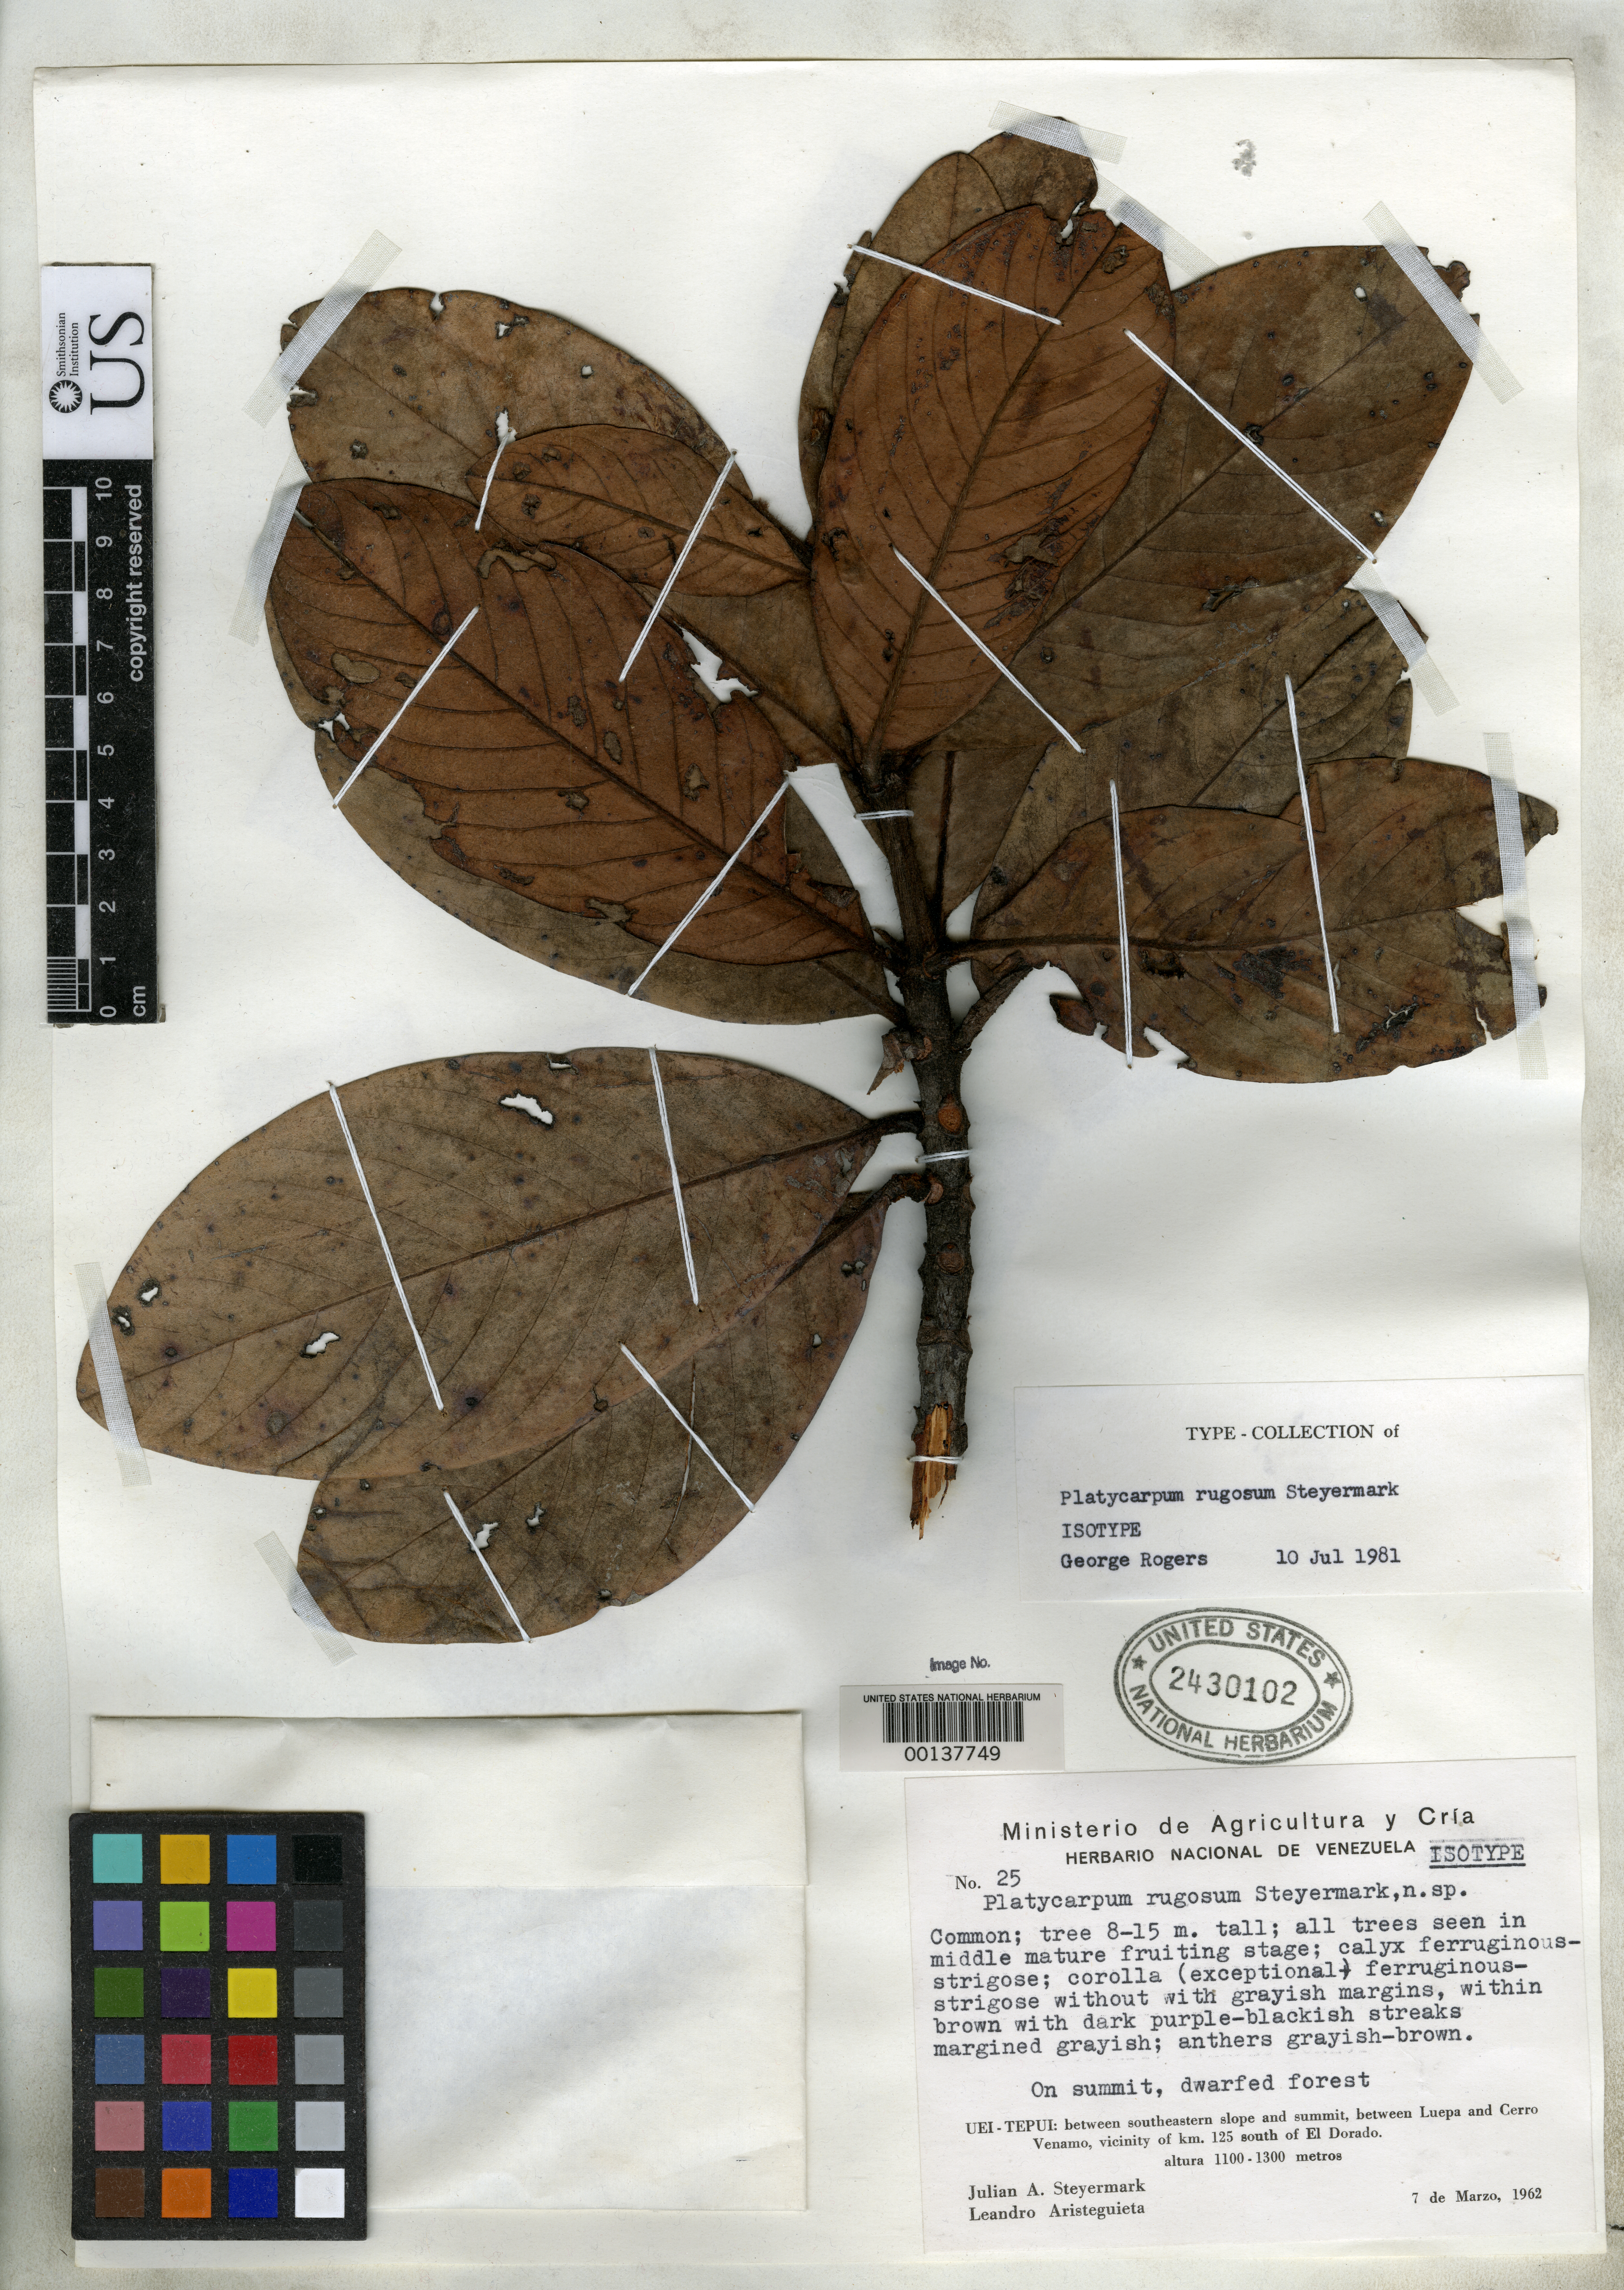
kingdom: Plantae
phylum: Tracheophyta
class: Magnoliopsida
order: Gentianales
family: Rubiaceae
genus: Platycarpum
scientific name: Platycarpum rugosum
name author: Steyerm.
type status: Isotype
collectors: J. Steyermark & L. Aristeguieta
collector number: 25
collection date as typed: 07 Mar 1962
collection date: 1962-03-07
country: Venezuela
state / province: Bolivar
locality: Uei-tepui.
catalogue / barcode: US 2430102